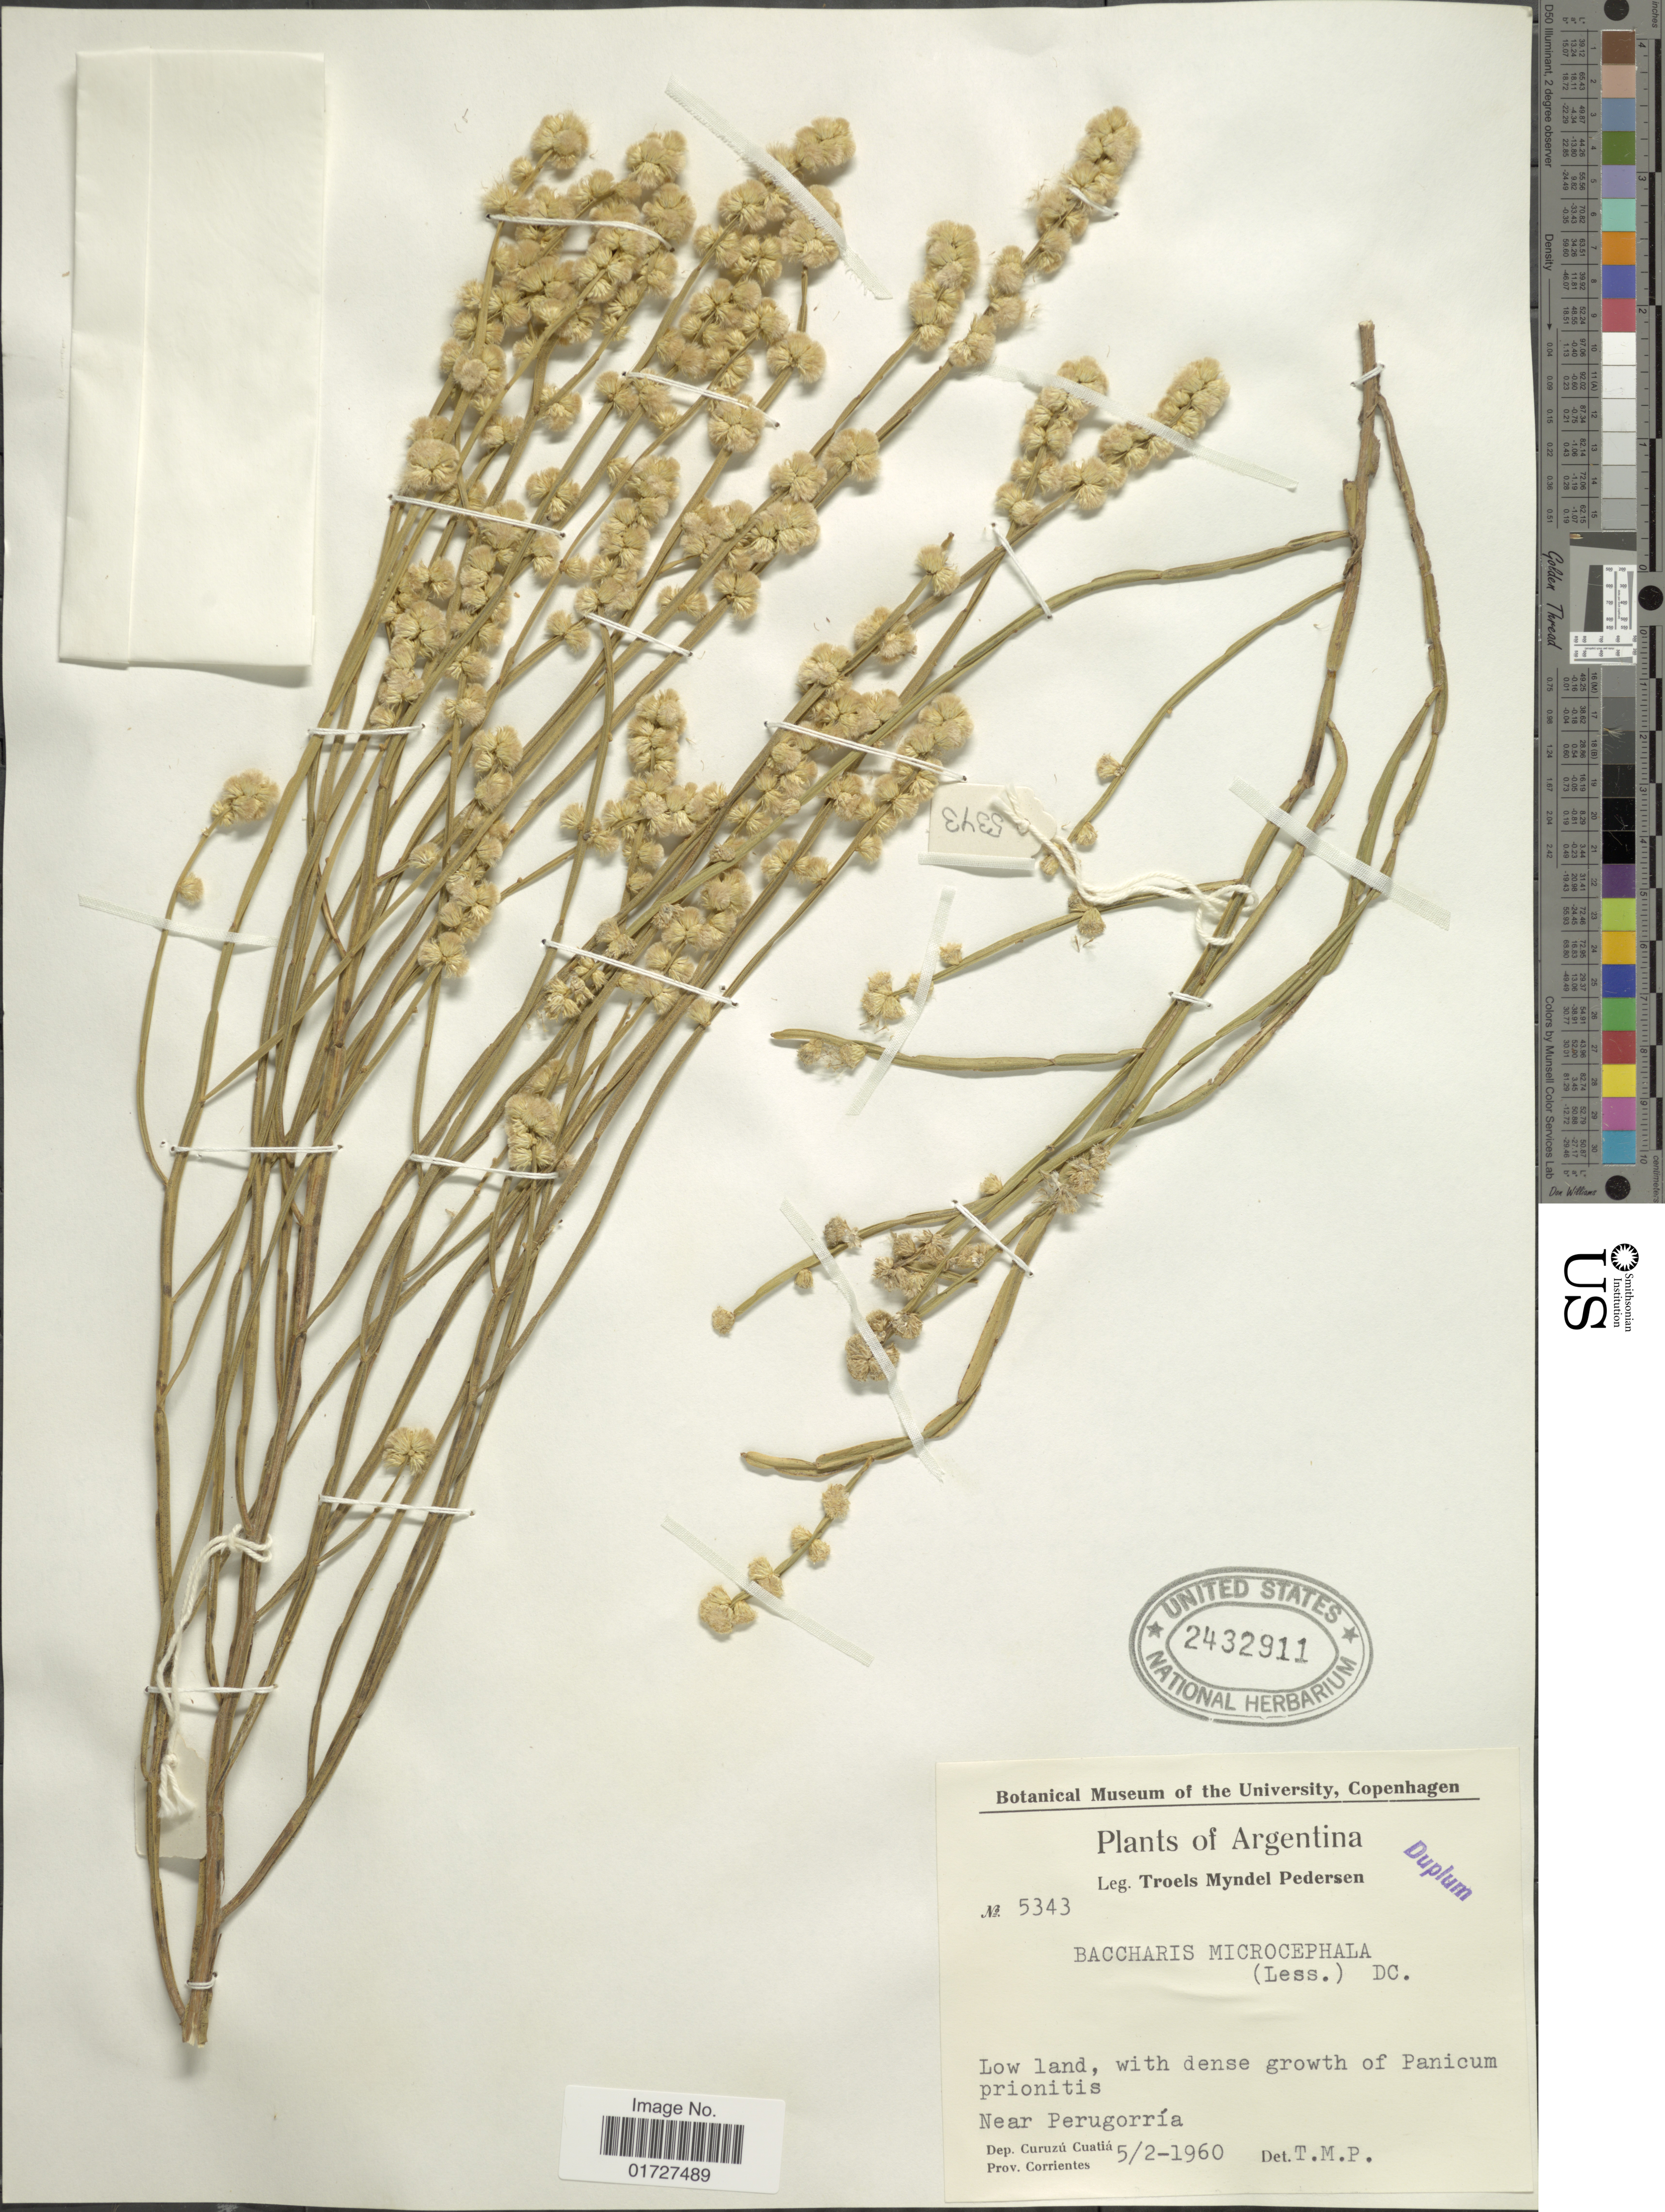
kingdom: Plantae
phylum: Tracheophyta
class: Magnoliopsida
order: Asterales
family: Asteraceae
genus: Baccharis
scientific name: Baccharis microcephala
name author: (Less.) DC.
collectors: T. Pederson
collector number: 5343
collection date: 1960-02-05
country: Argentina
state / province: Corrientes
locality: Near Perugorria, Dep. Curuzu Cuatia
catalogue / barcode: US 2432911